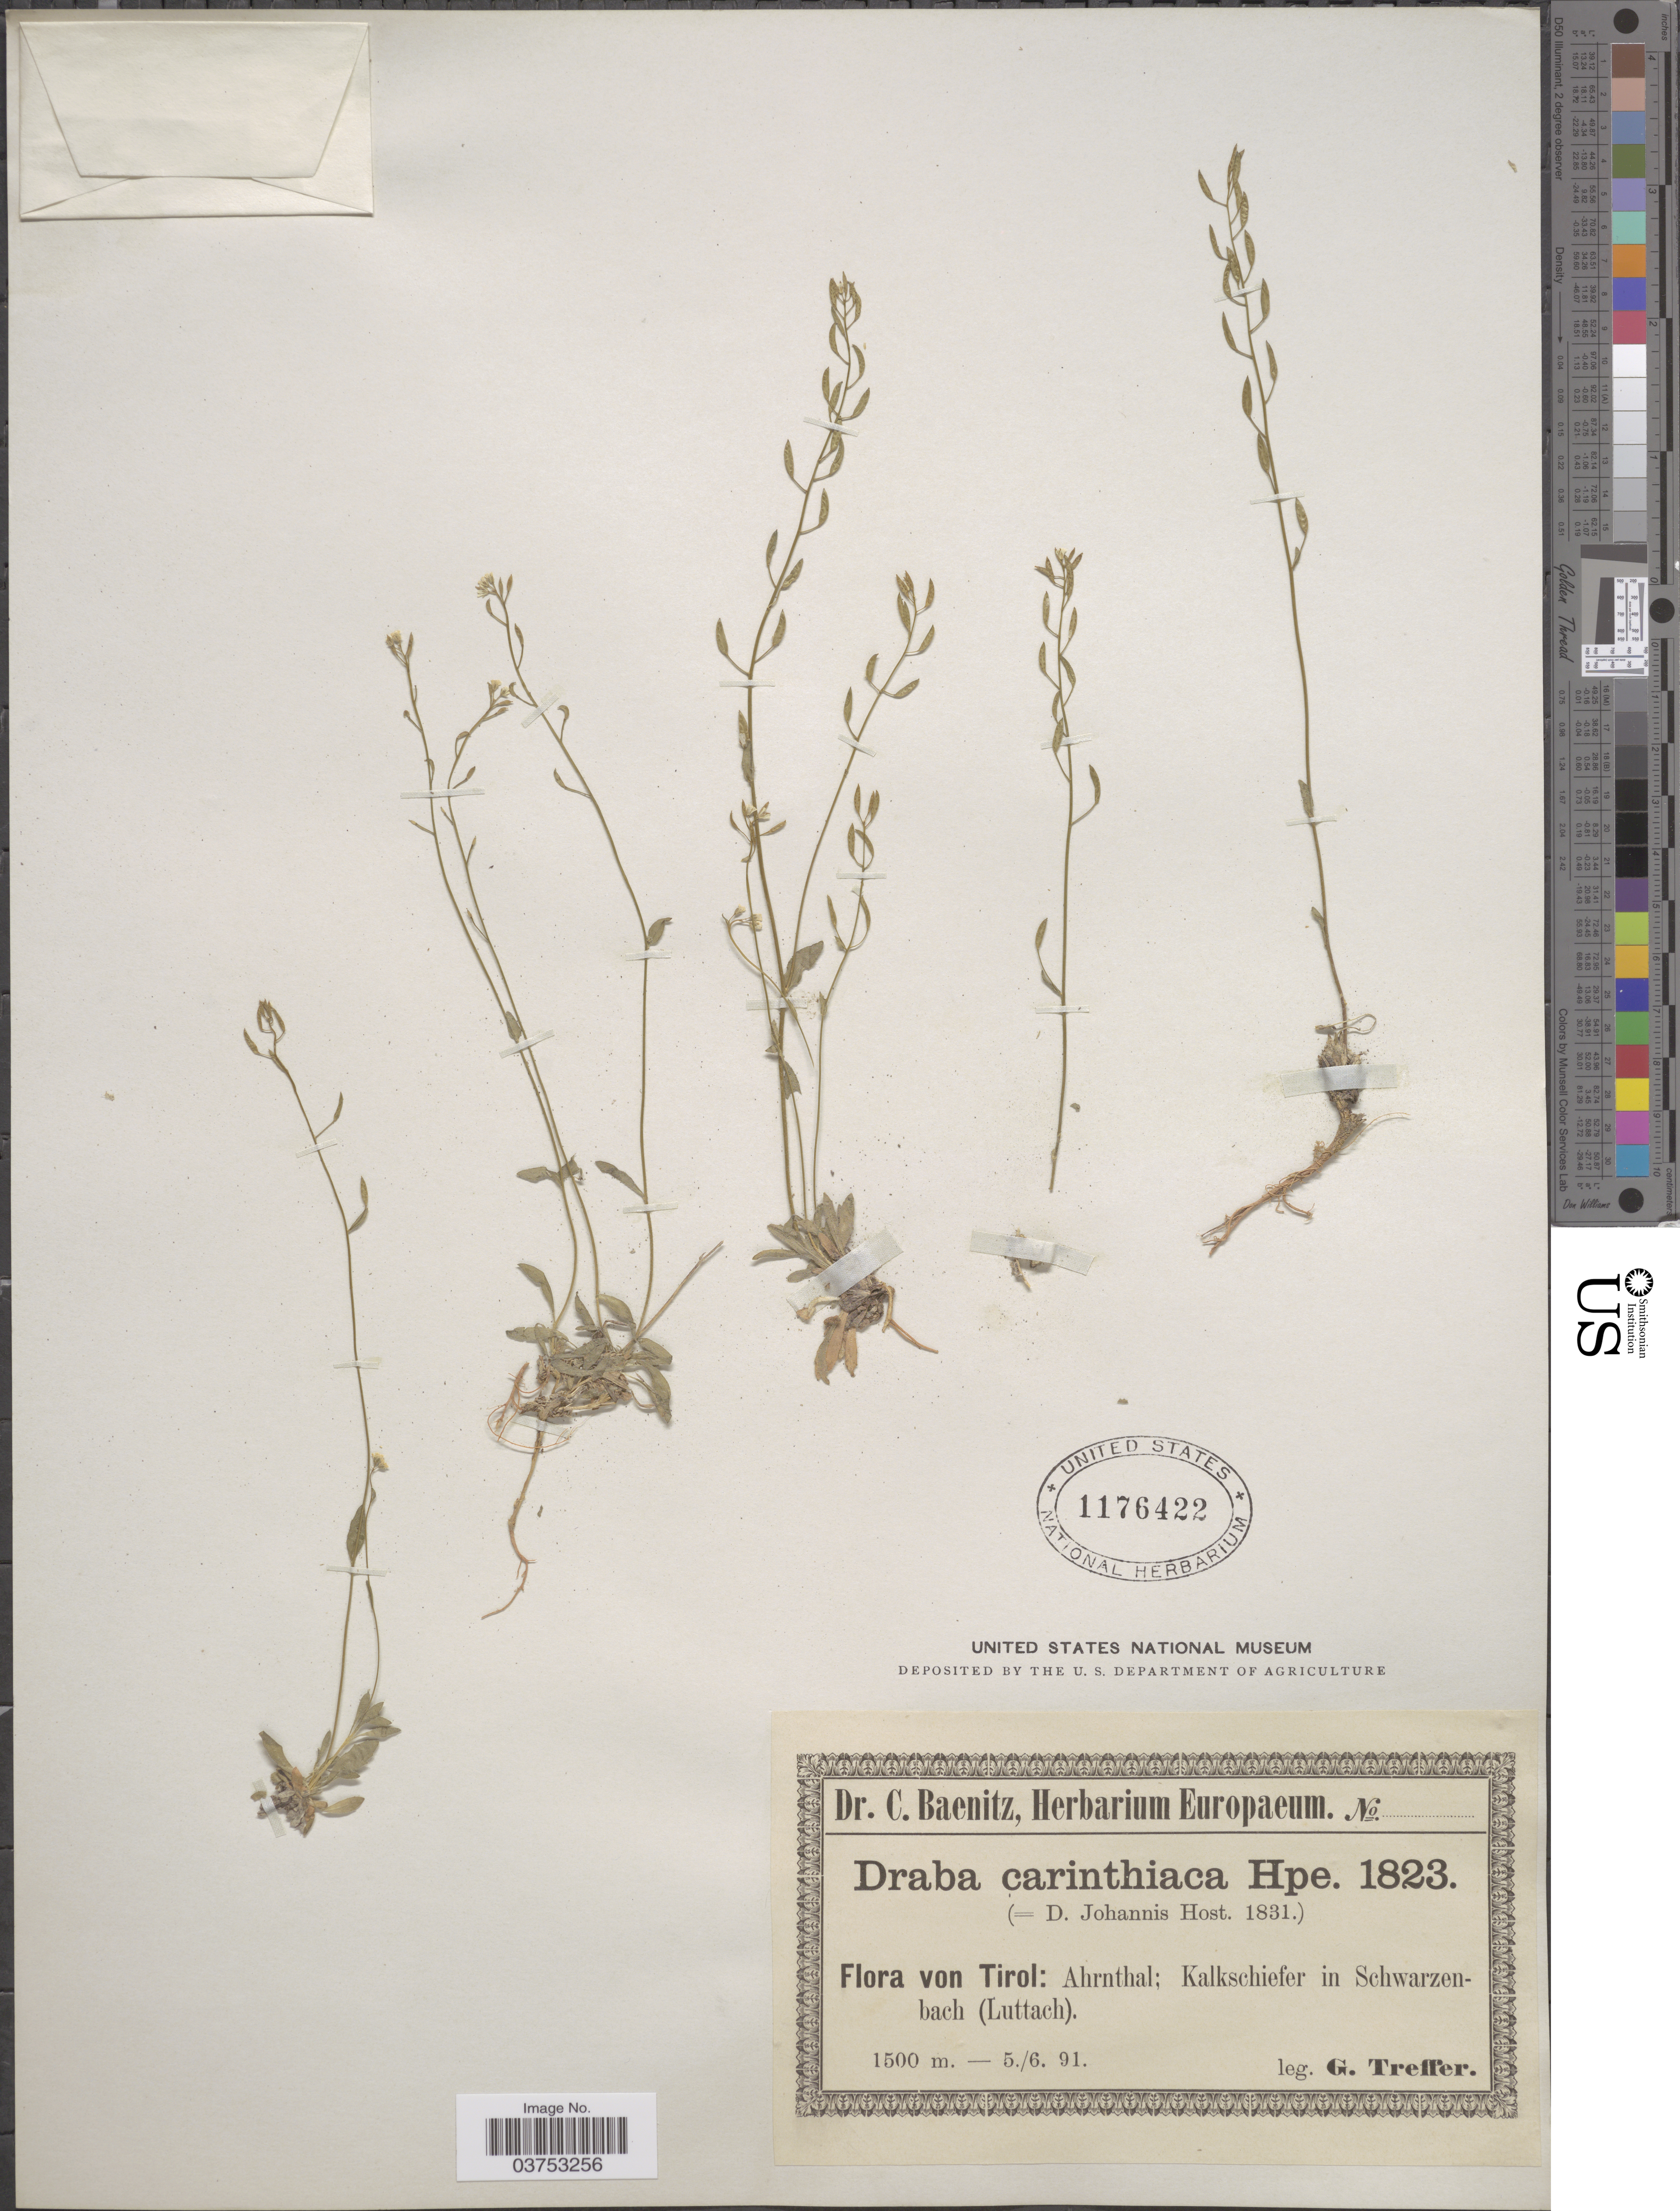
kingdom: Plantae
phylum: Tracheophyta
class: Magnoliopsida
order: Brassicales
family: Brassicaceae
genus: Draba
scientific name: Draba carinthiaca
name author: Hoppe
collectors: G. Treffer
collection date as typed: Transcribed d/m/y: 5/6/91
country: Italy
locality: Tirol: Ahrnthal; Kalkschiefer in Schwarzenbach (Luttach).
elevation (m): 1500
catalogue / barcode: US 1176422